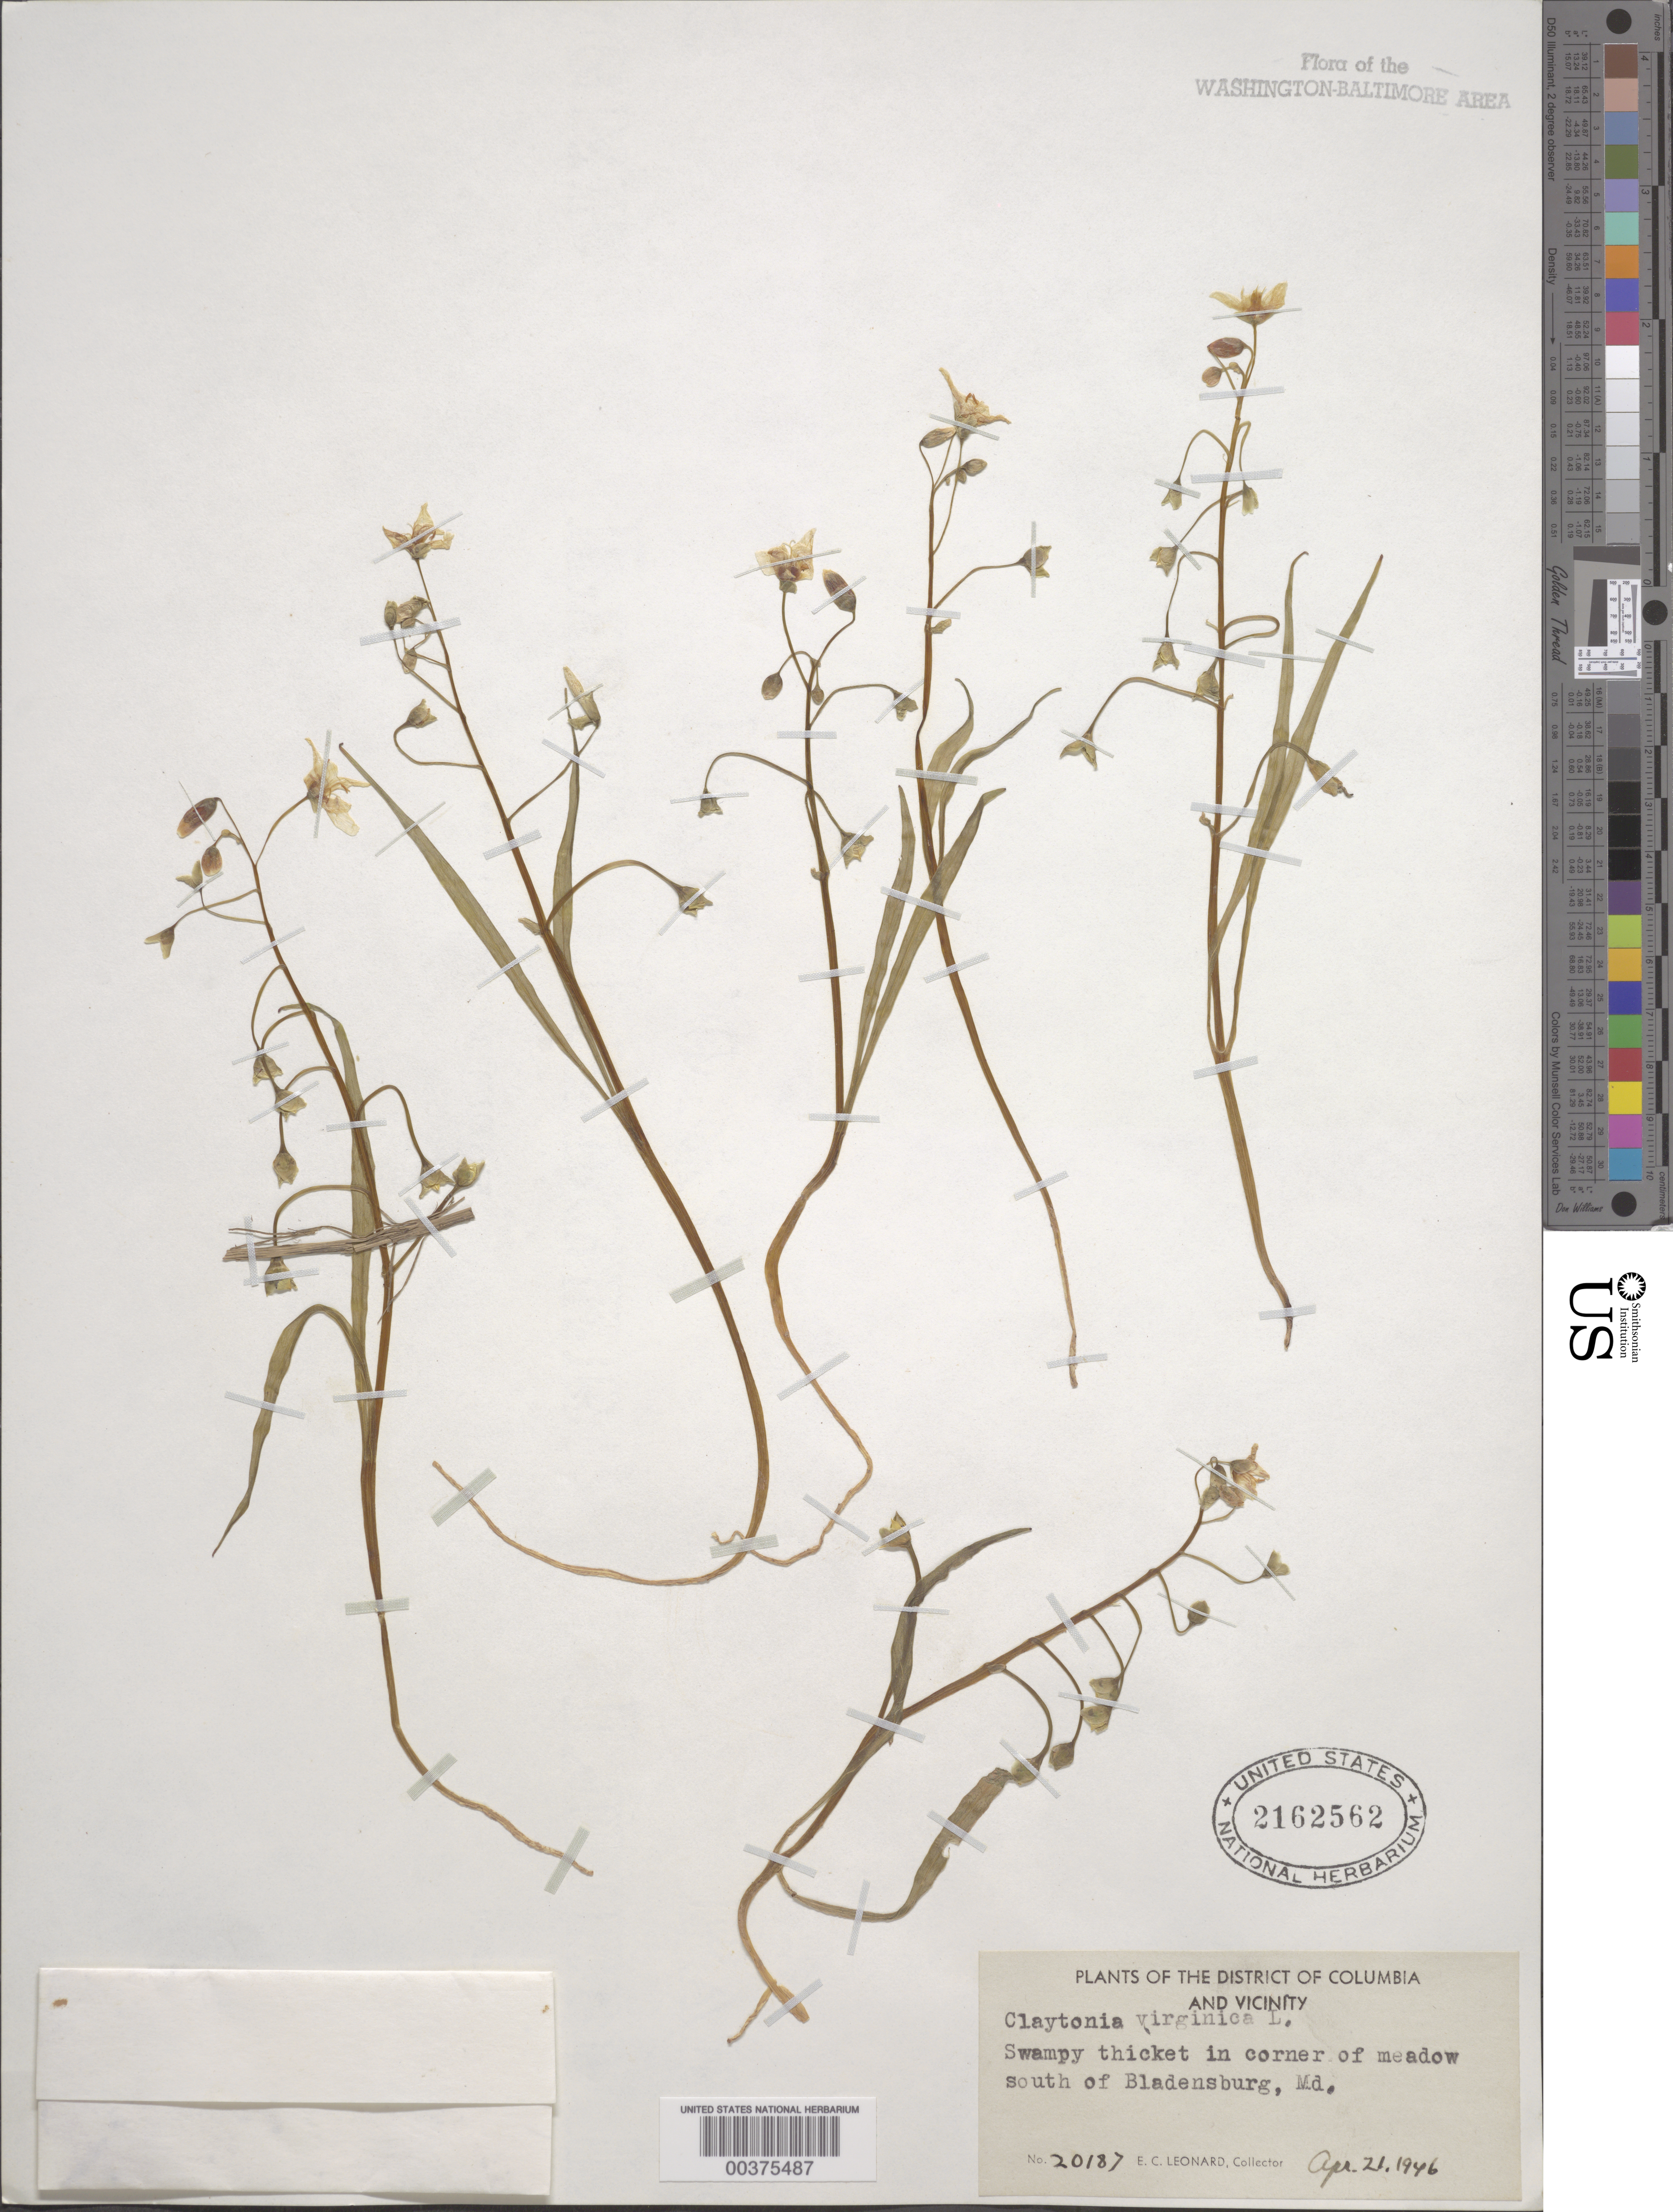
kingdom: Plantae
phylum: Tracheophyta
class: Magnoliopsida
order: Caryophyllales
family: Montiaceae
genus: Claytonia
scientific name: Claytonia virginica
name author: L.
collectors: E. C. Leonard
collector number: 20187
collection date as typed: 21 Apr 1946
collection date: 1946-04-21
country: United States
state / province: Maryland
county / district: Prince George's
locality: South of Bladensburg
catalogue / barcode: US 2162562